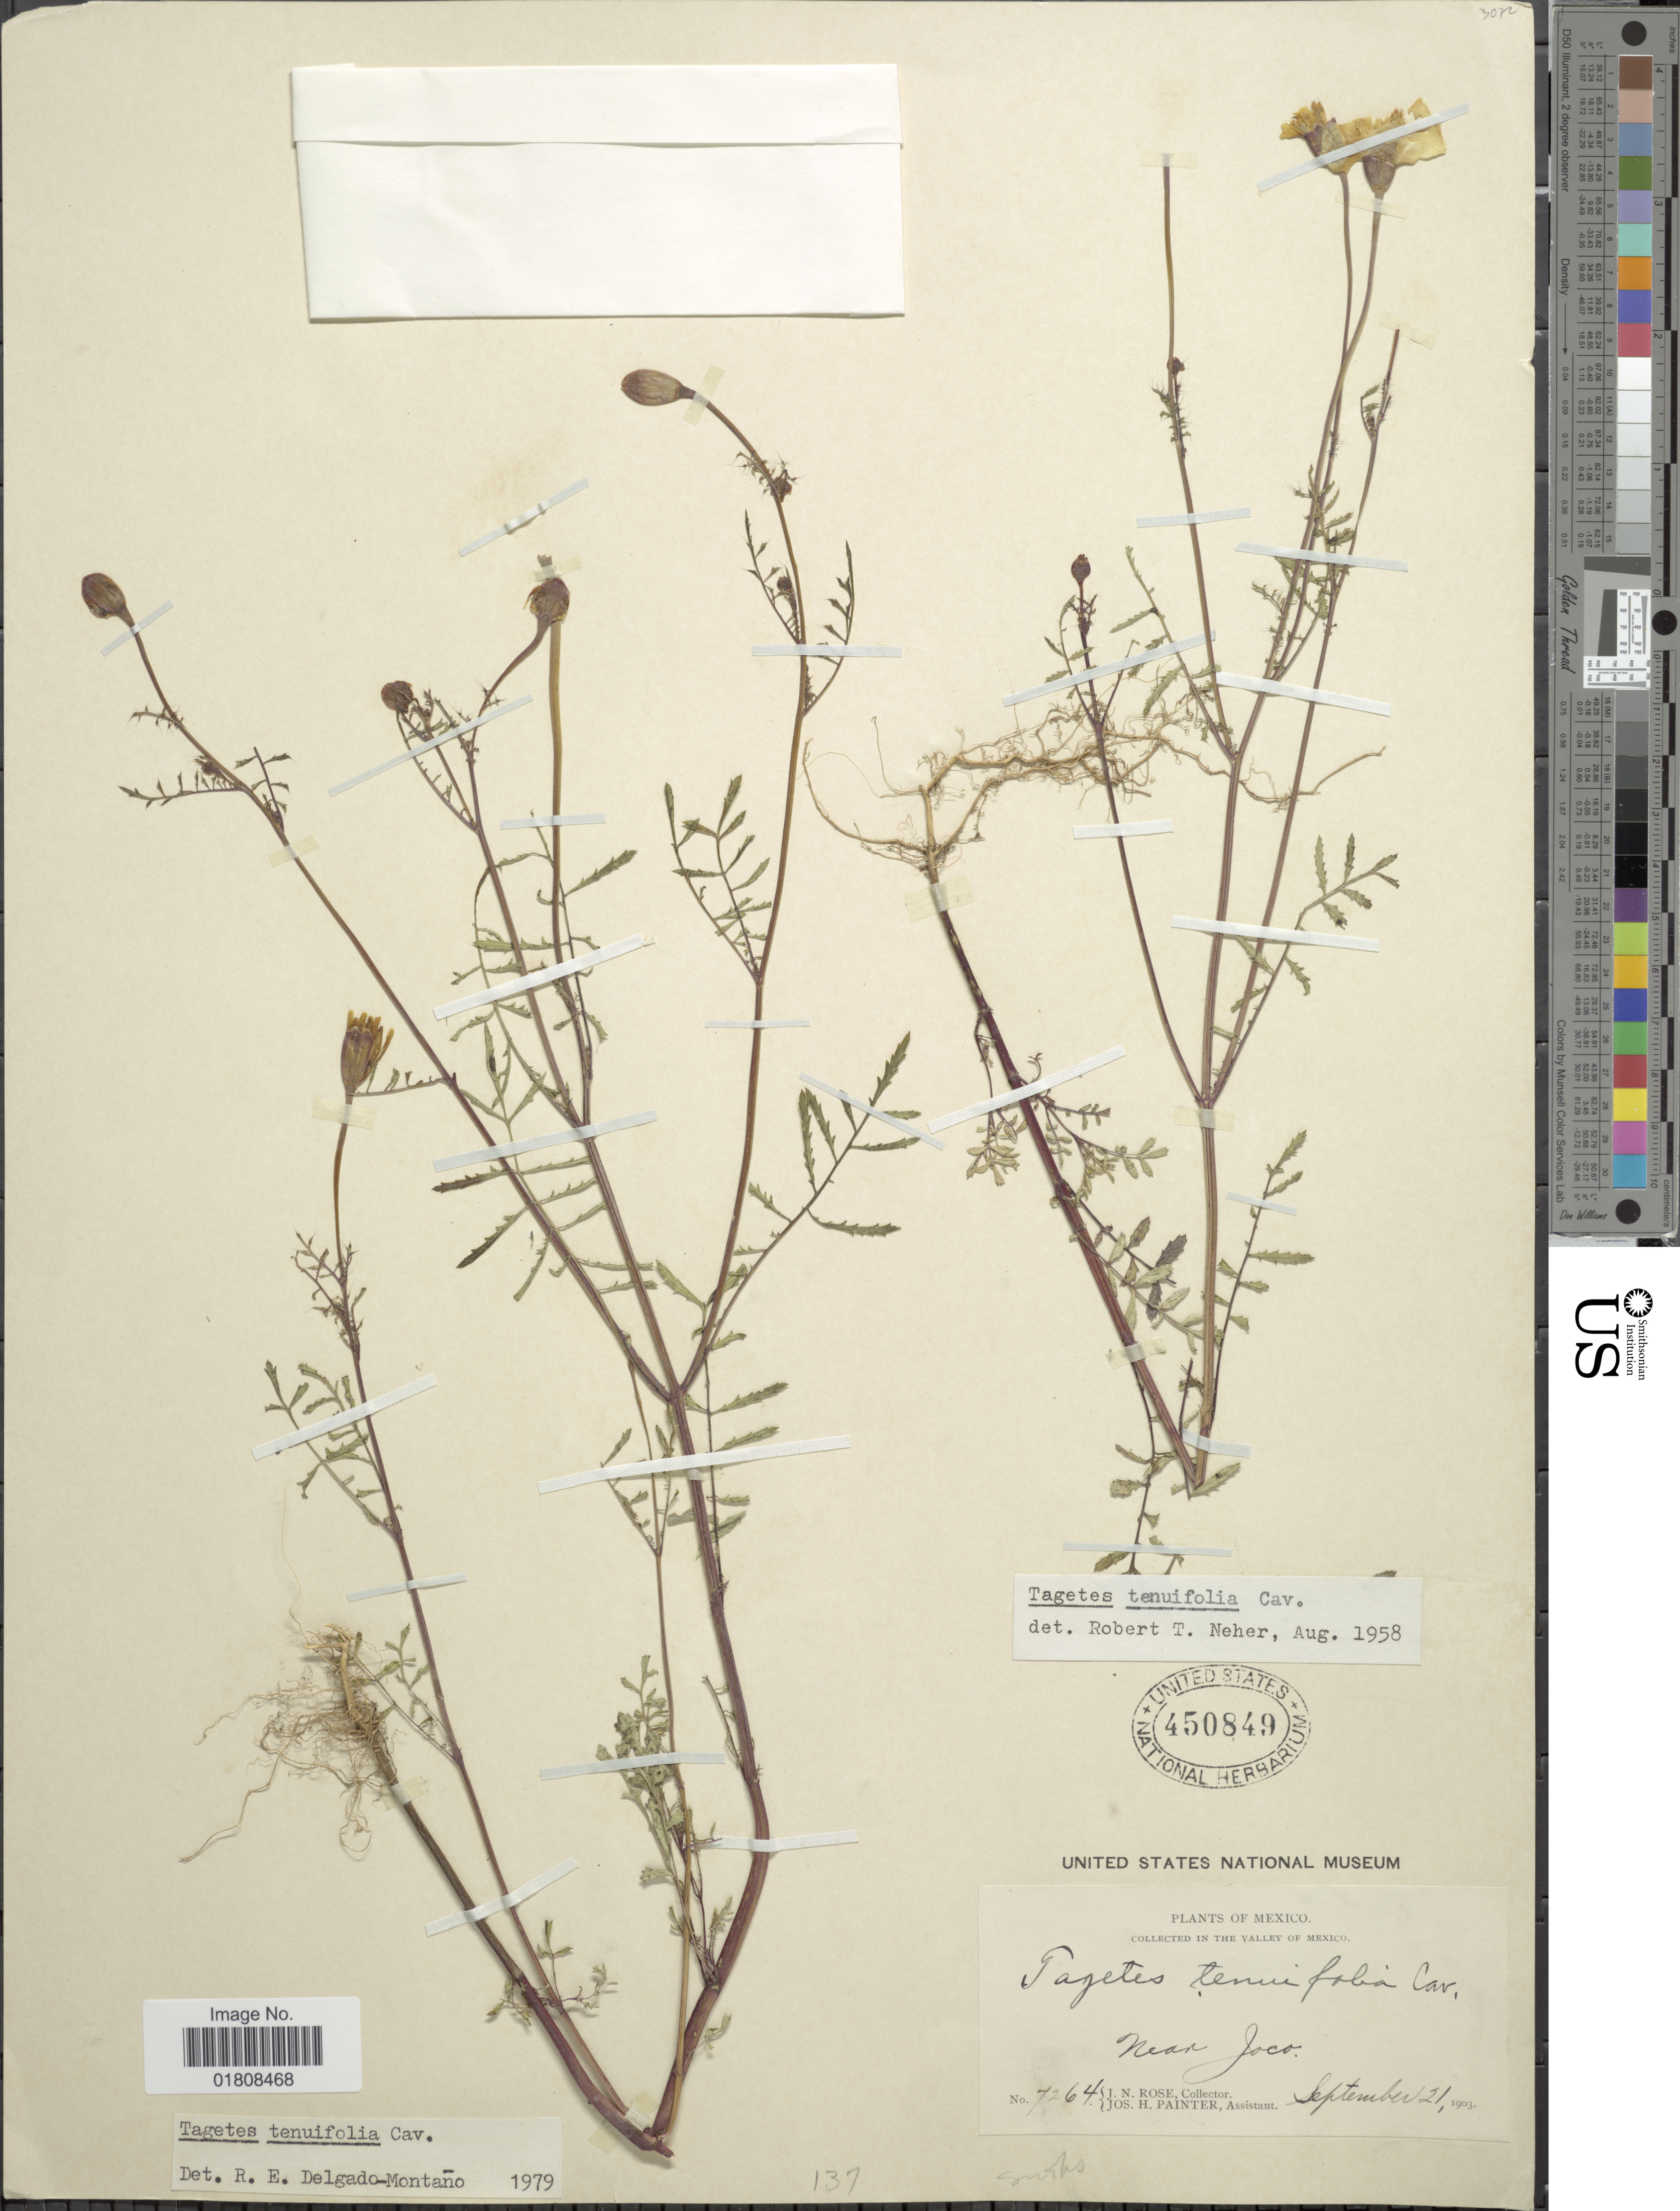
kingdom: Plantae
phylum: Tracheophyta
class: Magnoliopsida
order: Asterales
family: Asteraceae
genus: Tagetes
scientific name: Tagetes tenuifolia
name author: Cav.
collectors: J. N. Rose & J. H. Painter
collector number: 7264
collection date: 1903-09-21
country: Mexico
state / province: México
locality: Valley of Mexico, near Joco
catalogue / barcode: US 450849